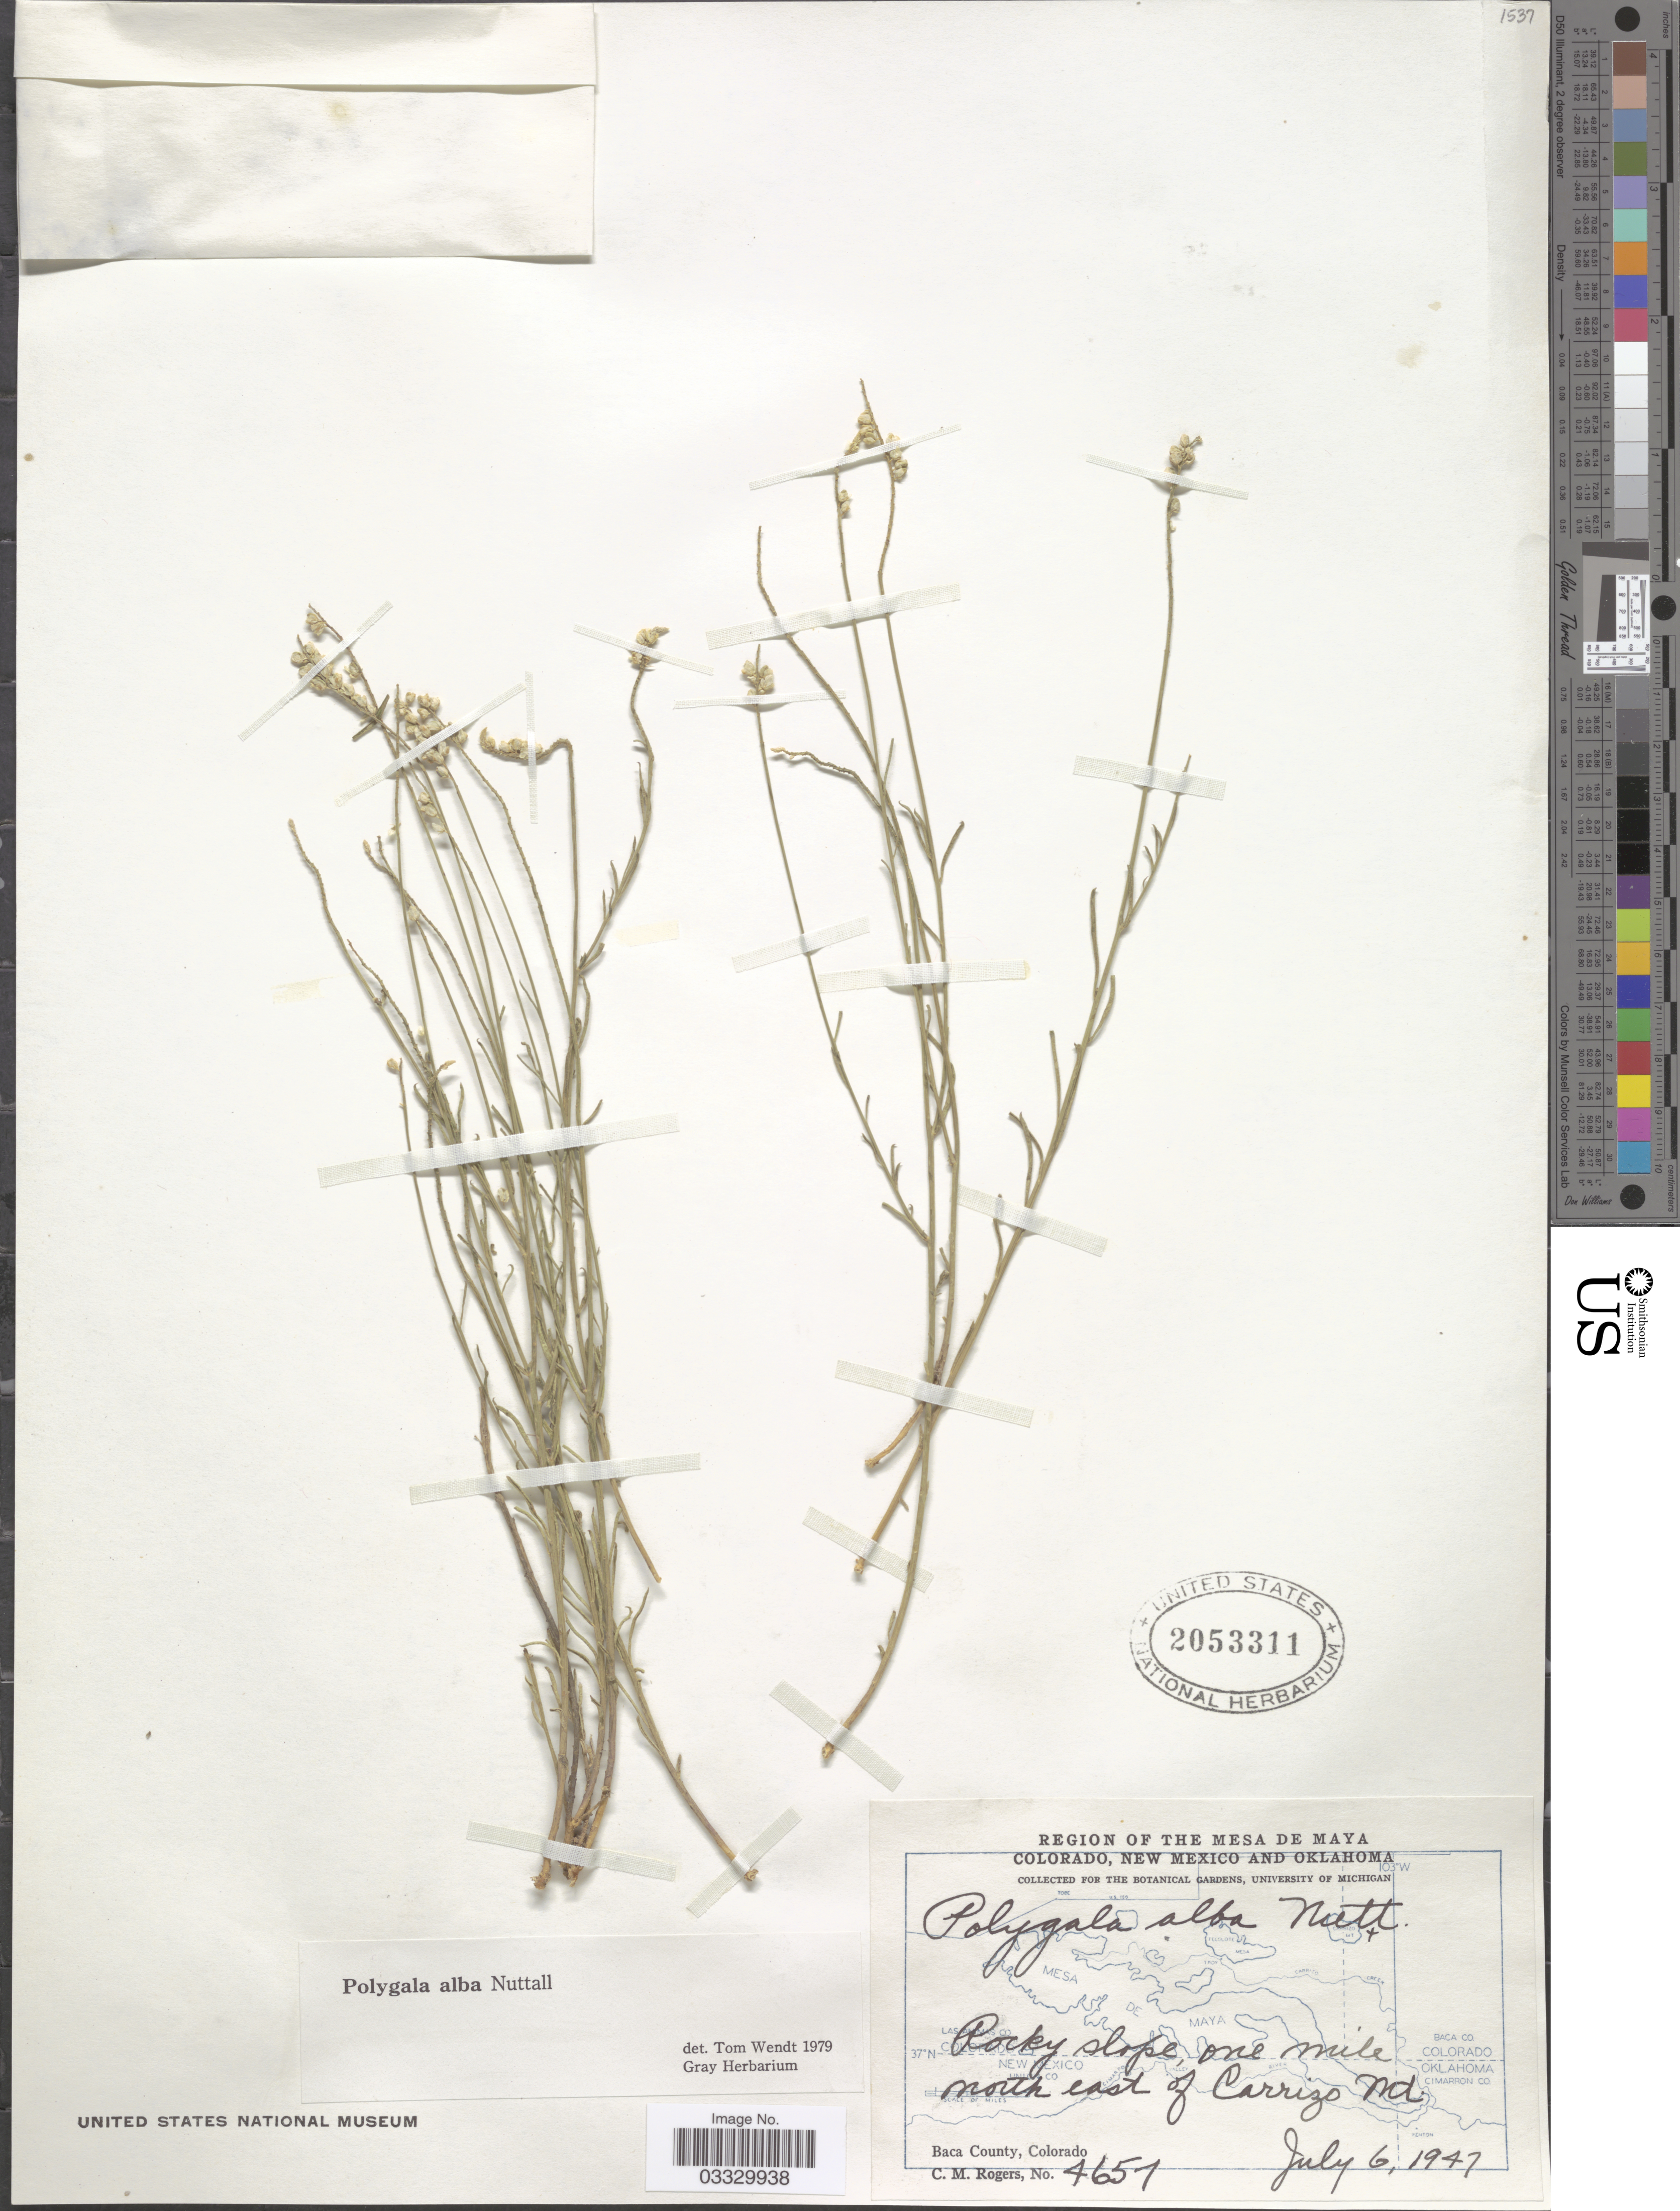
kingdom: Plantae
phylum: Tracheophyta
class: Magnoliopsida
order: Fabales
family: Polygalaceae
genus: Polygala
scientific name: Polygala alba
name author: Nutt.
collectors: C. M. Rogers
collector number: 4651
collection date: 1947-07-06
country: United States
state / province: Colorado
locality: Region of the Mesa de Maya. One mile north east of Carrizo Nd. Baca County.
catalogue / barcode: US 2053311